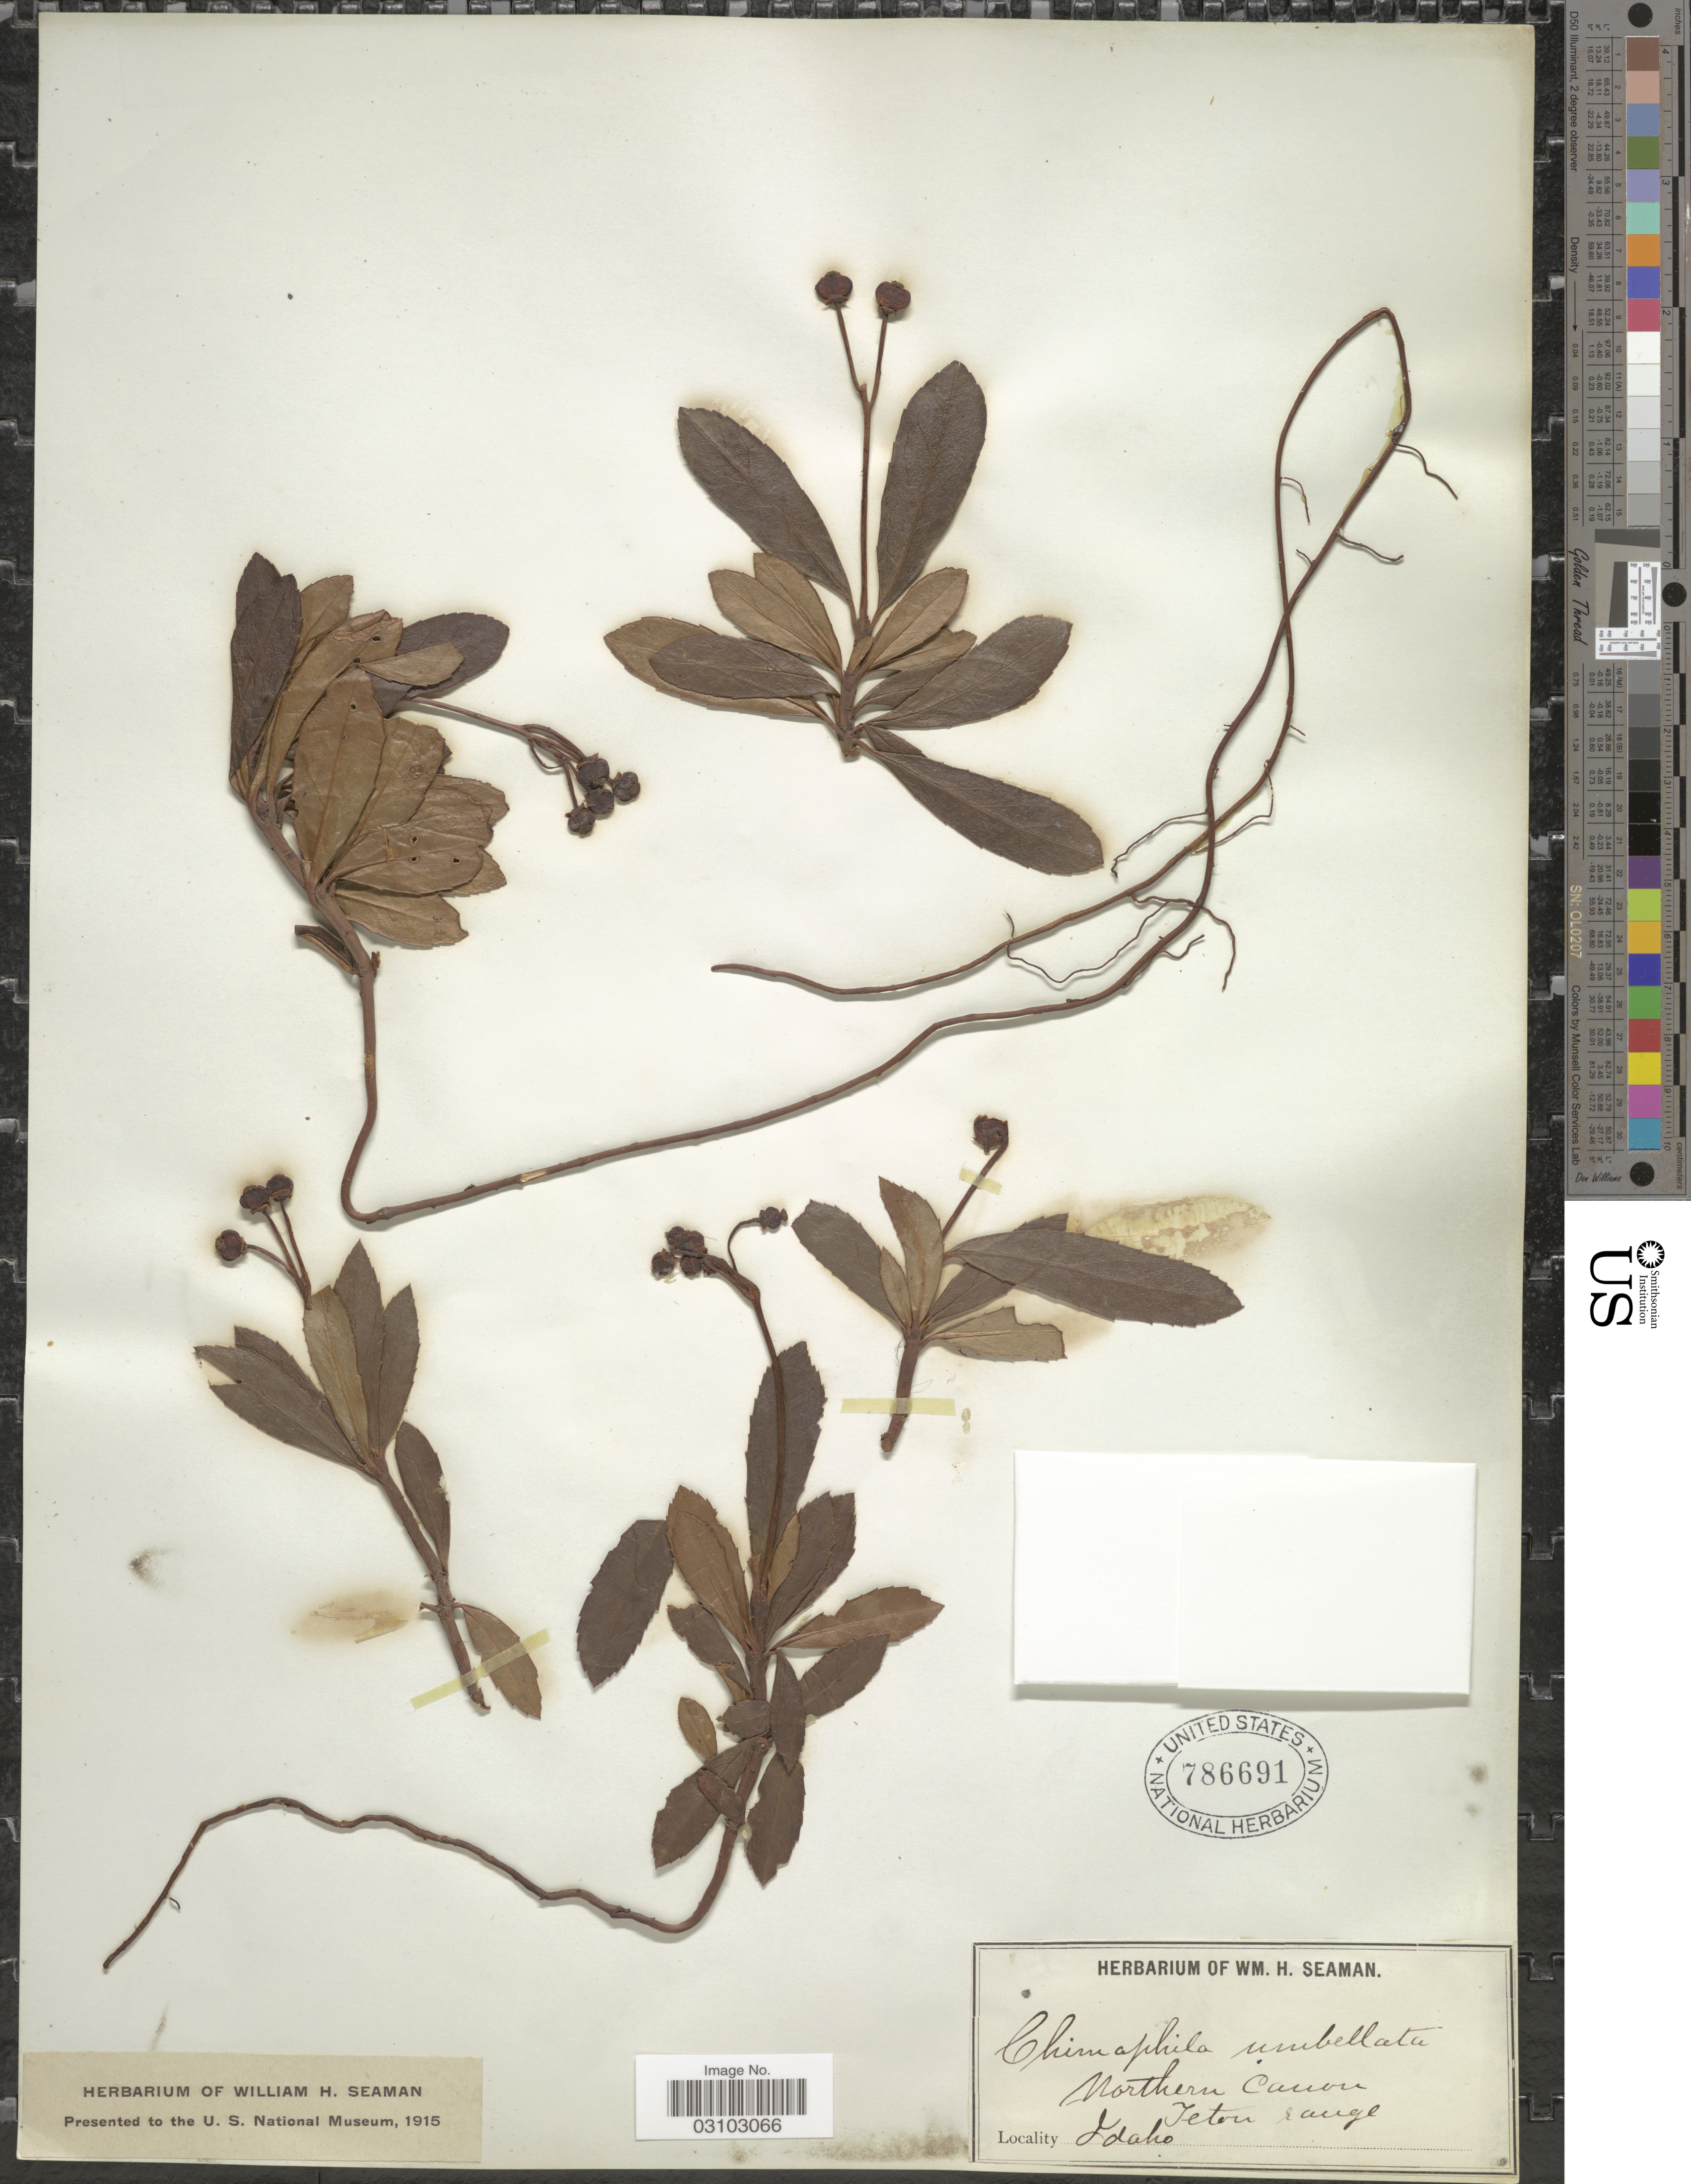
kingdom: Plantae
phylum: Tracheophyta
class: Magnoliopsida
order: Ericales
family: Ericaceae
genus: Chimaphila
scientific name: Chimaphila umbellata var. occidentalis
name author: (Rydb.) S.F. Blake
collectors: Ex herb. W. H. Seaman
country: United States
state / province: Idaho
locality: Northern Canon, Teton Range.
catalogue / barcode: US 786691